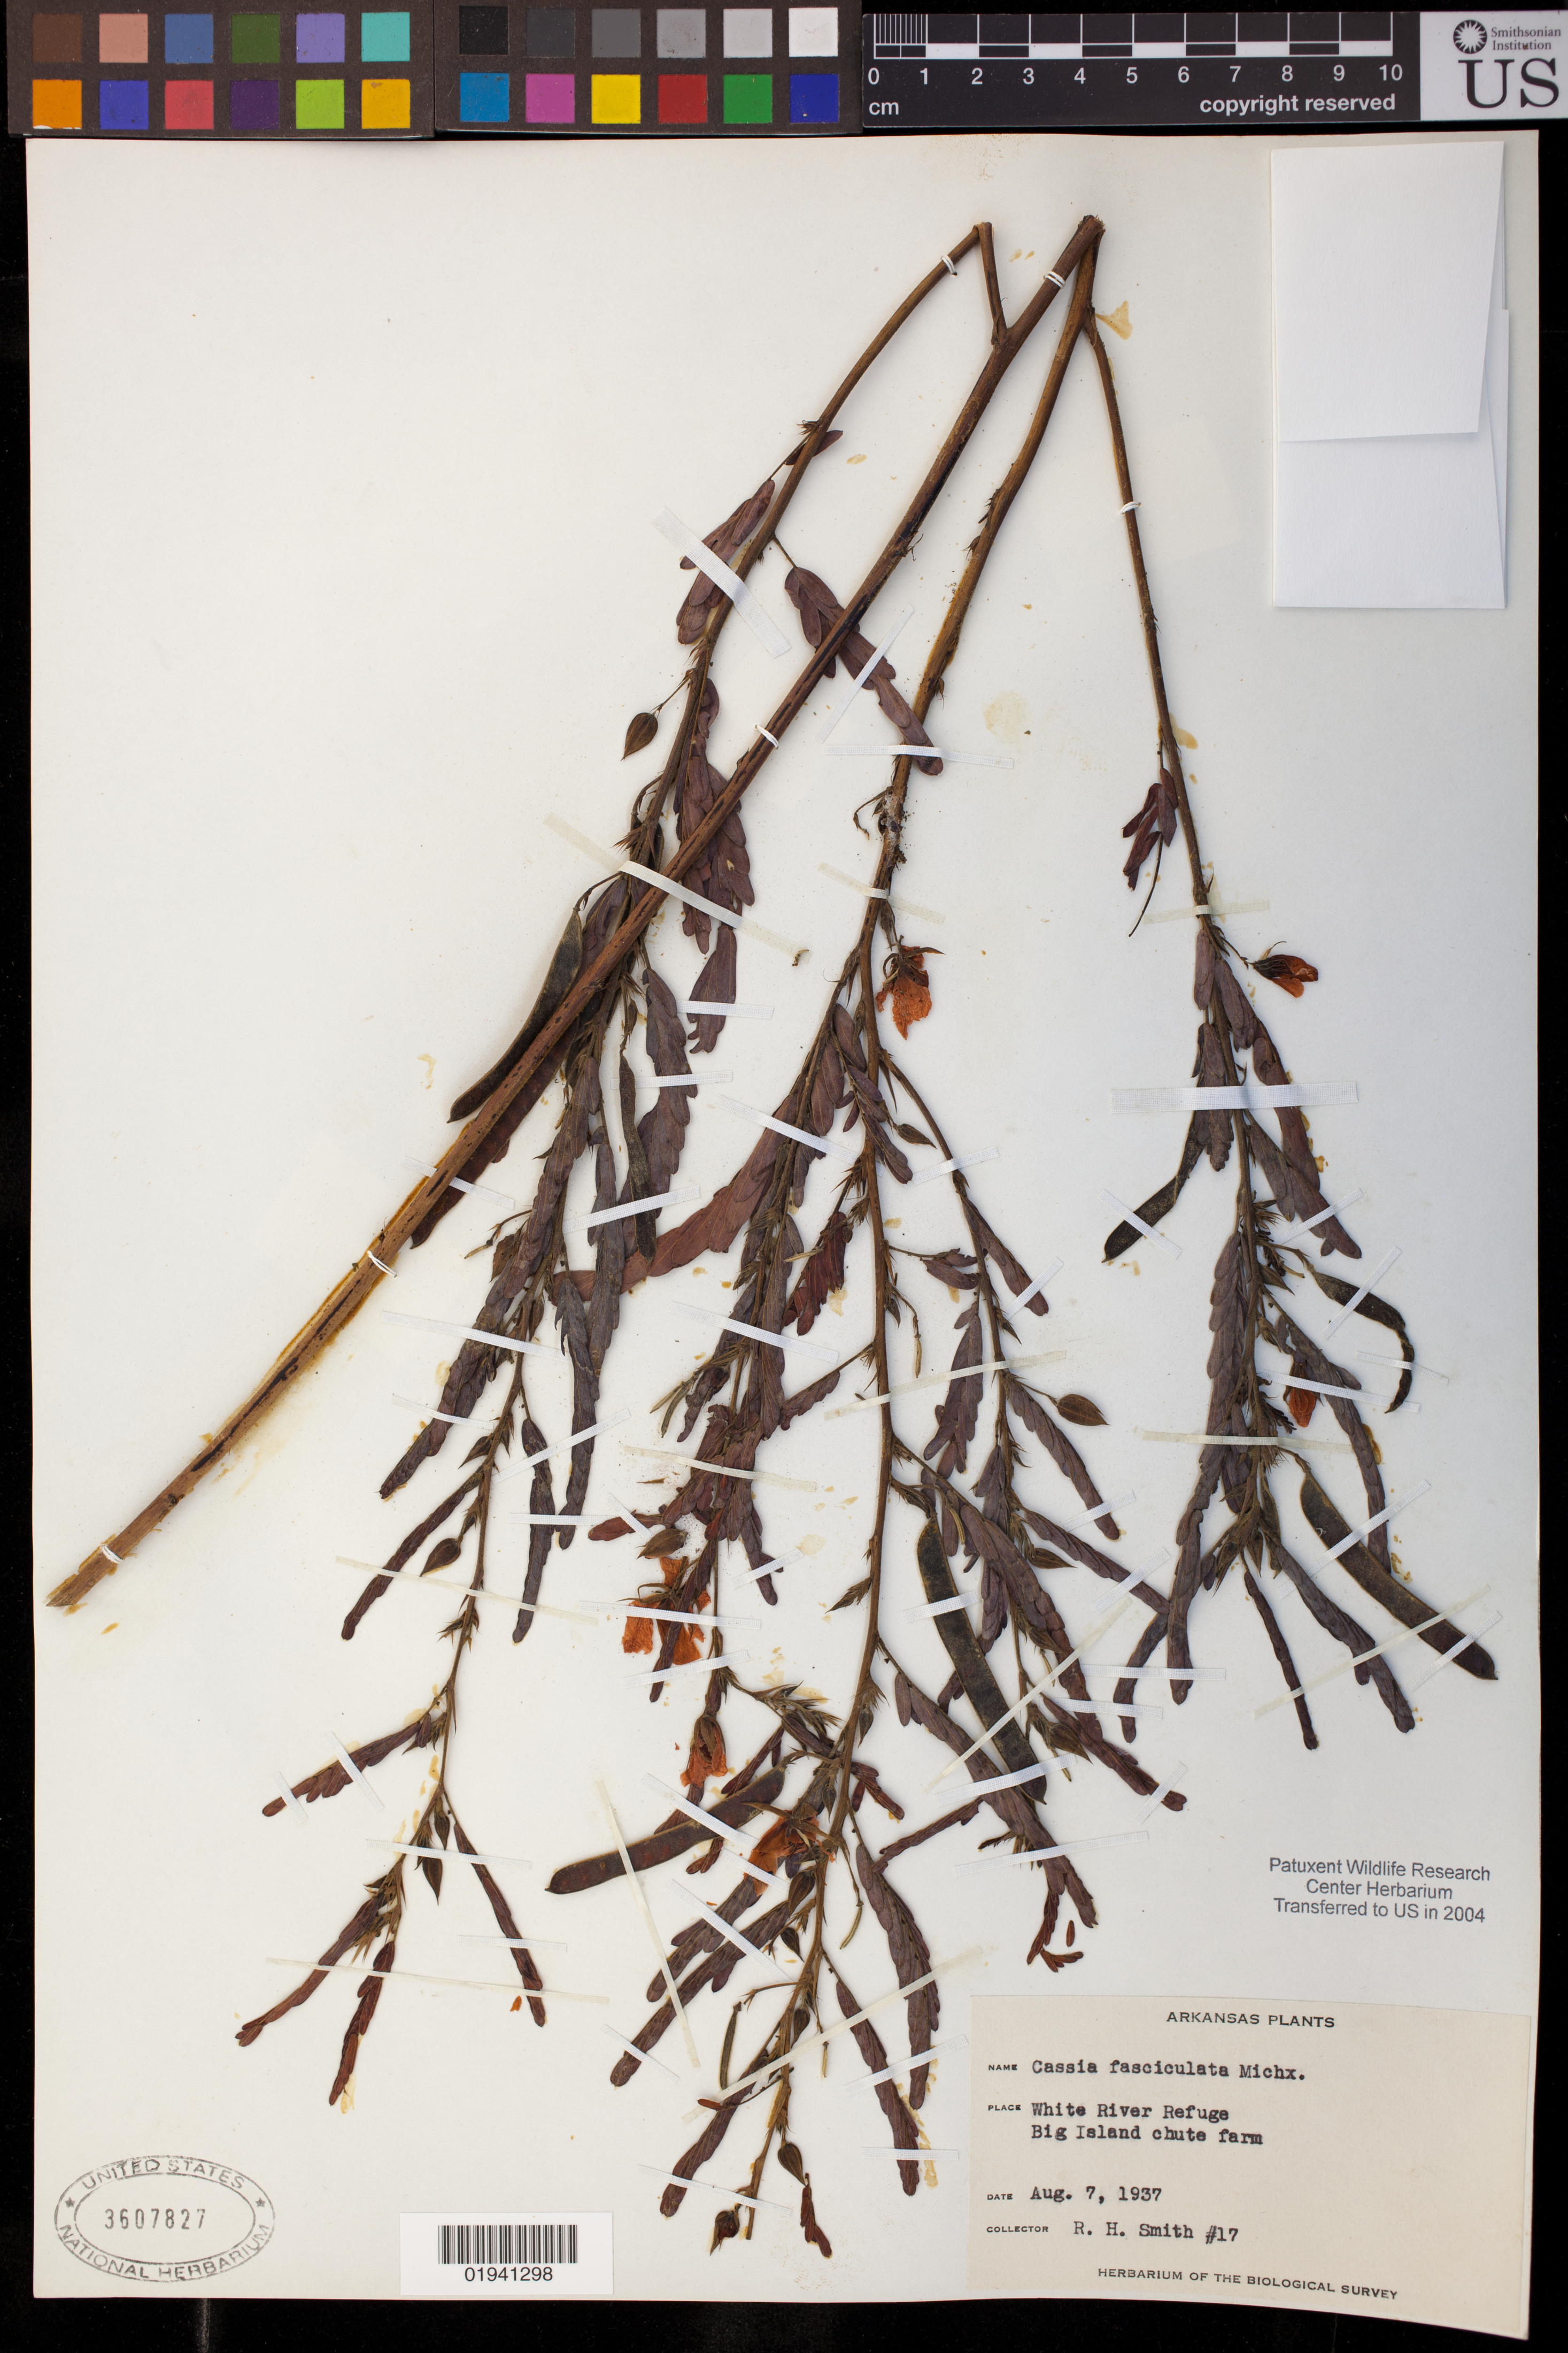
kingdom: Plantae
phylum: Tracheophyta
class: Magnoliopsida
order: Fabales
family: Fabaceae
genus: Chamaecrista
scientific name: Chamaecrista fasciculata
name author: (Michx.) Greene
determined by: Strong, Mark T., (BOT), Smithsonian Institution - National Museum of Natural History (UNITED STATES)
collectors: R. H. Smith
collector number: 17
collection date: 1937-08-07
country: United States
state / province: Arkansas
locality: White River Refuge, Big Island Chute Farm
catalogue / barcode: US 3607827